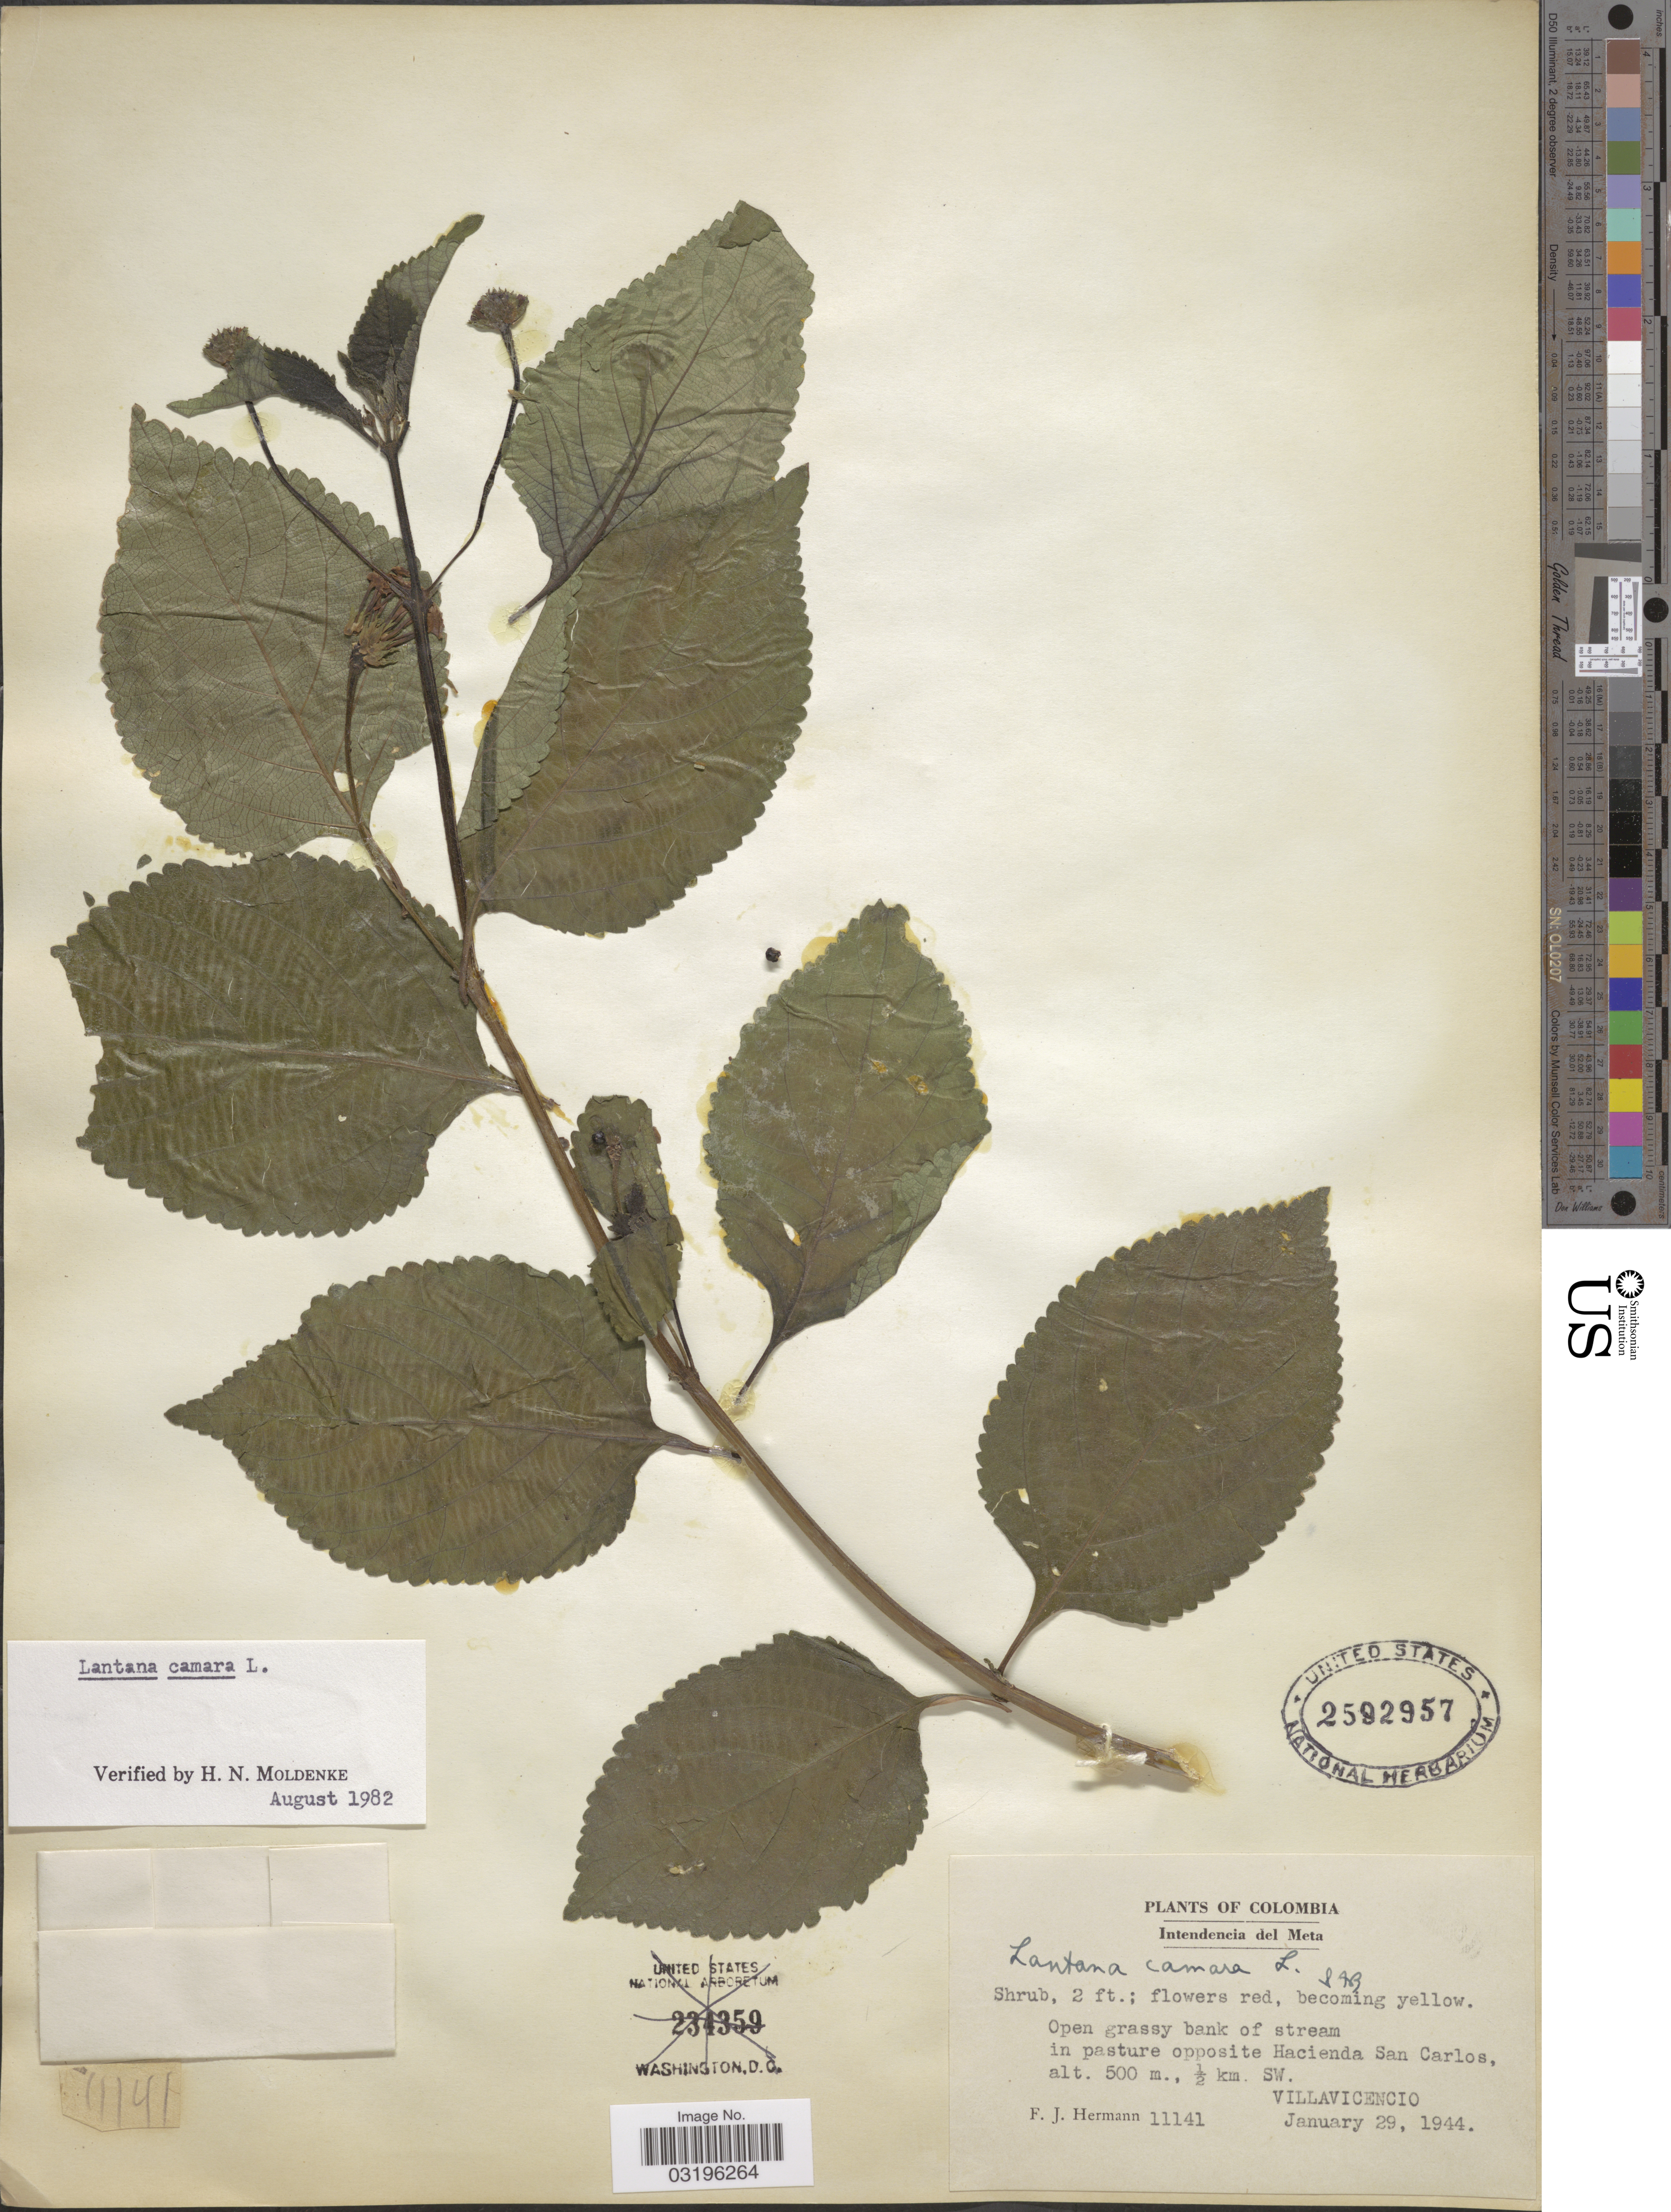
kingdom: Plantae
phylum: Tracheophyta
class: Magnoliopsida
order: Lamiales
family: Verbenaceae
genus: Lantana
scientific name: Lantana camara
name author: L.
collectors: F. J. Hermann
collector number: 11141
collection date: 1944-01-29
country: Colombia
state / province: Meta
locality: Intendencia del Meta. Open grassy bank stream in pasture opposite Hacienda San Carlos, ½ km. SW. Villavicencio.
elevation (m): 500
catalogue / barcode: US 2592957